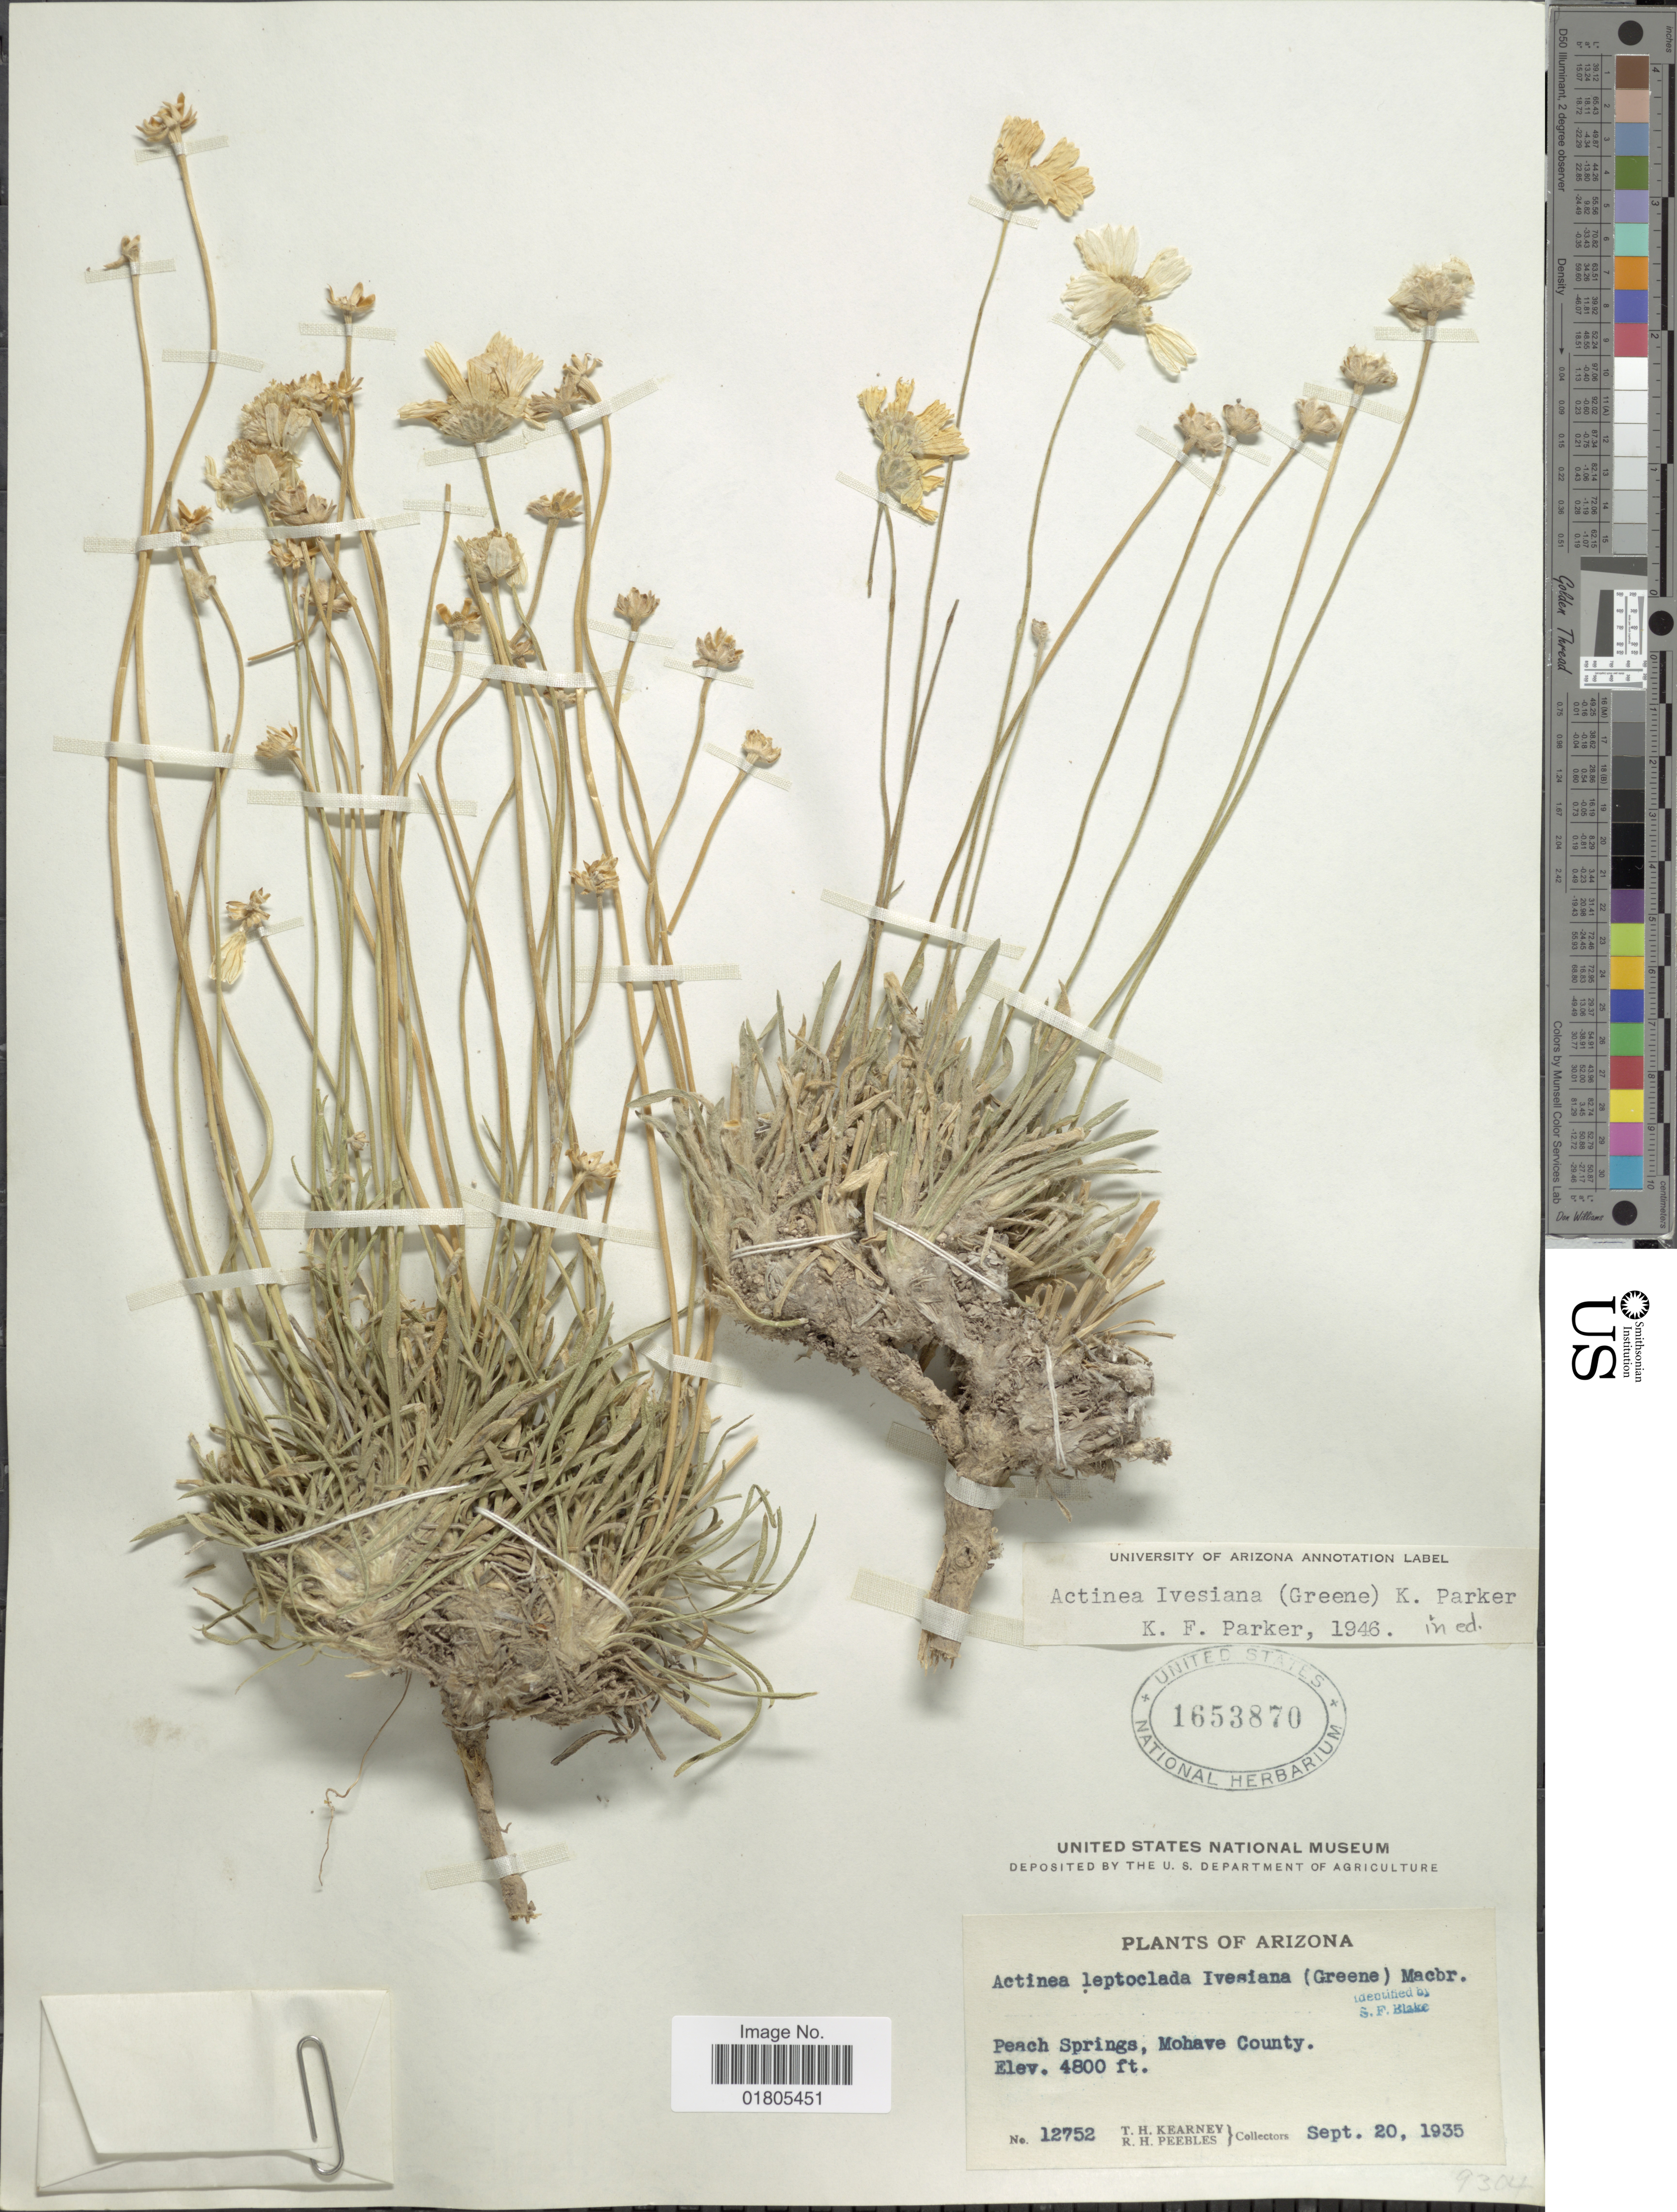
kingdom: Plantae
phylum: Tracheophyta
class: Magnoliopsida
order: Asterales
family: Asteraceae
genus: Actinea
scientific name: Actinea ivesiana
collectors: T. H. Kearney & R. H. Peebles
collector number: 12752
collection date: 1935-09-20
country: United States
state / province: Arizona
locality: Peach Springs, Mohave County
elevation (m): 1463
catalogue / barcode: US 1653870